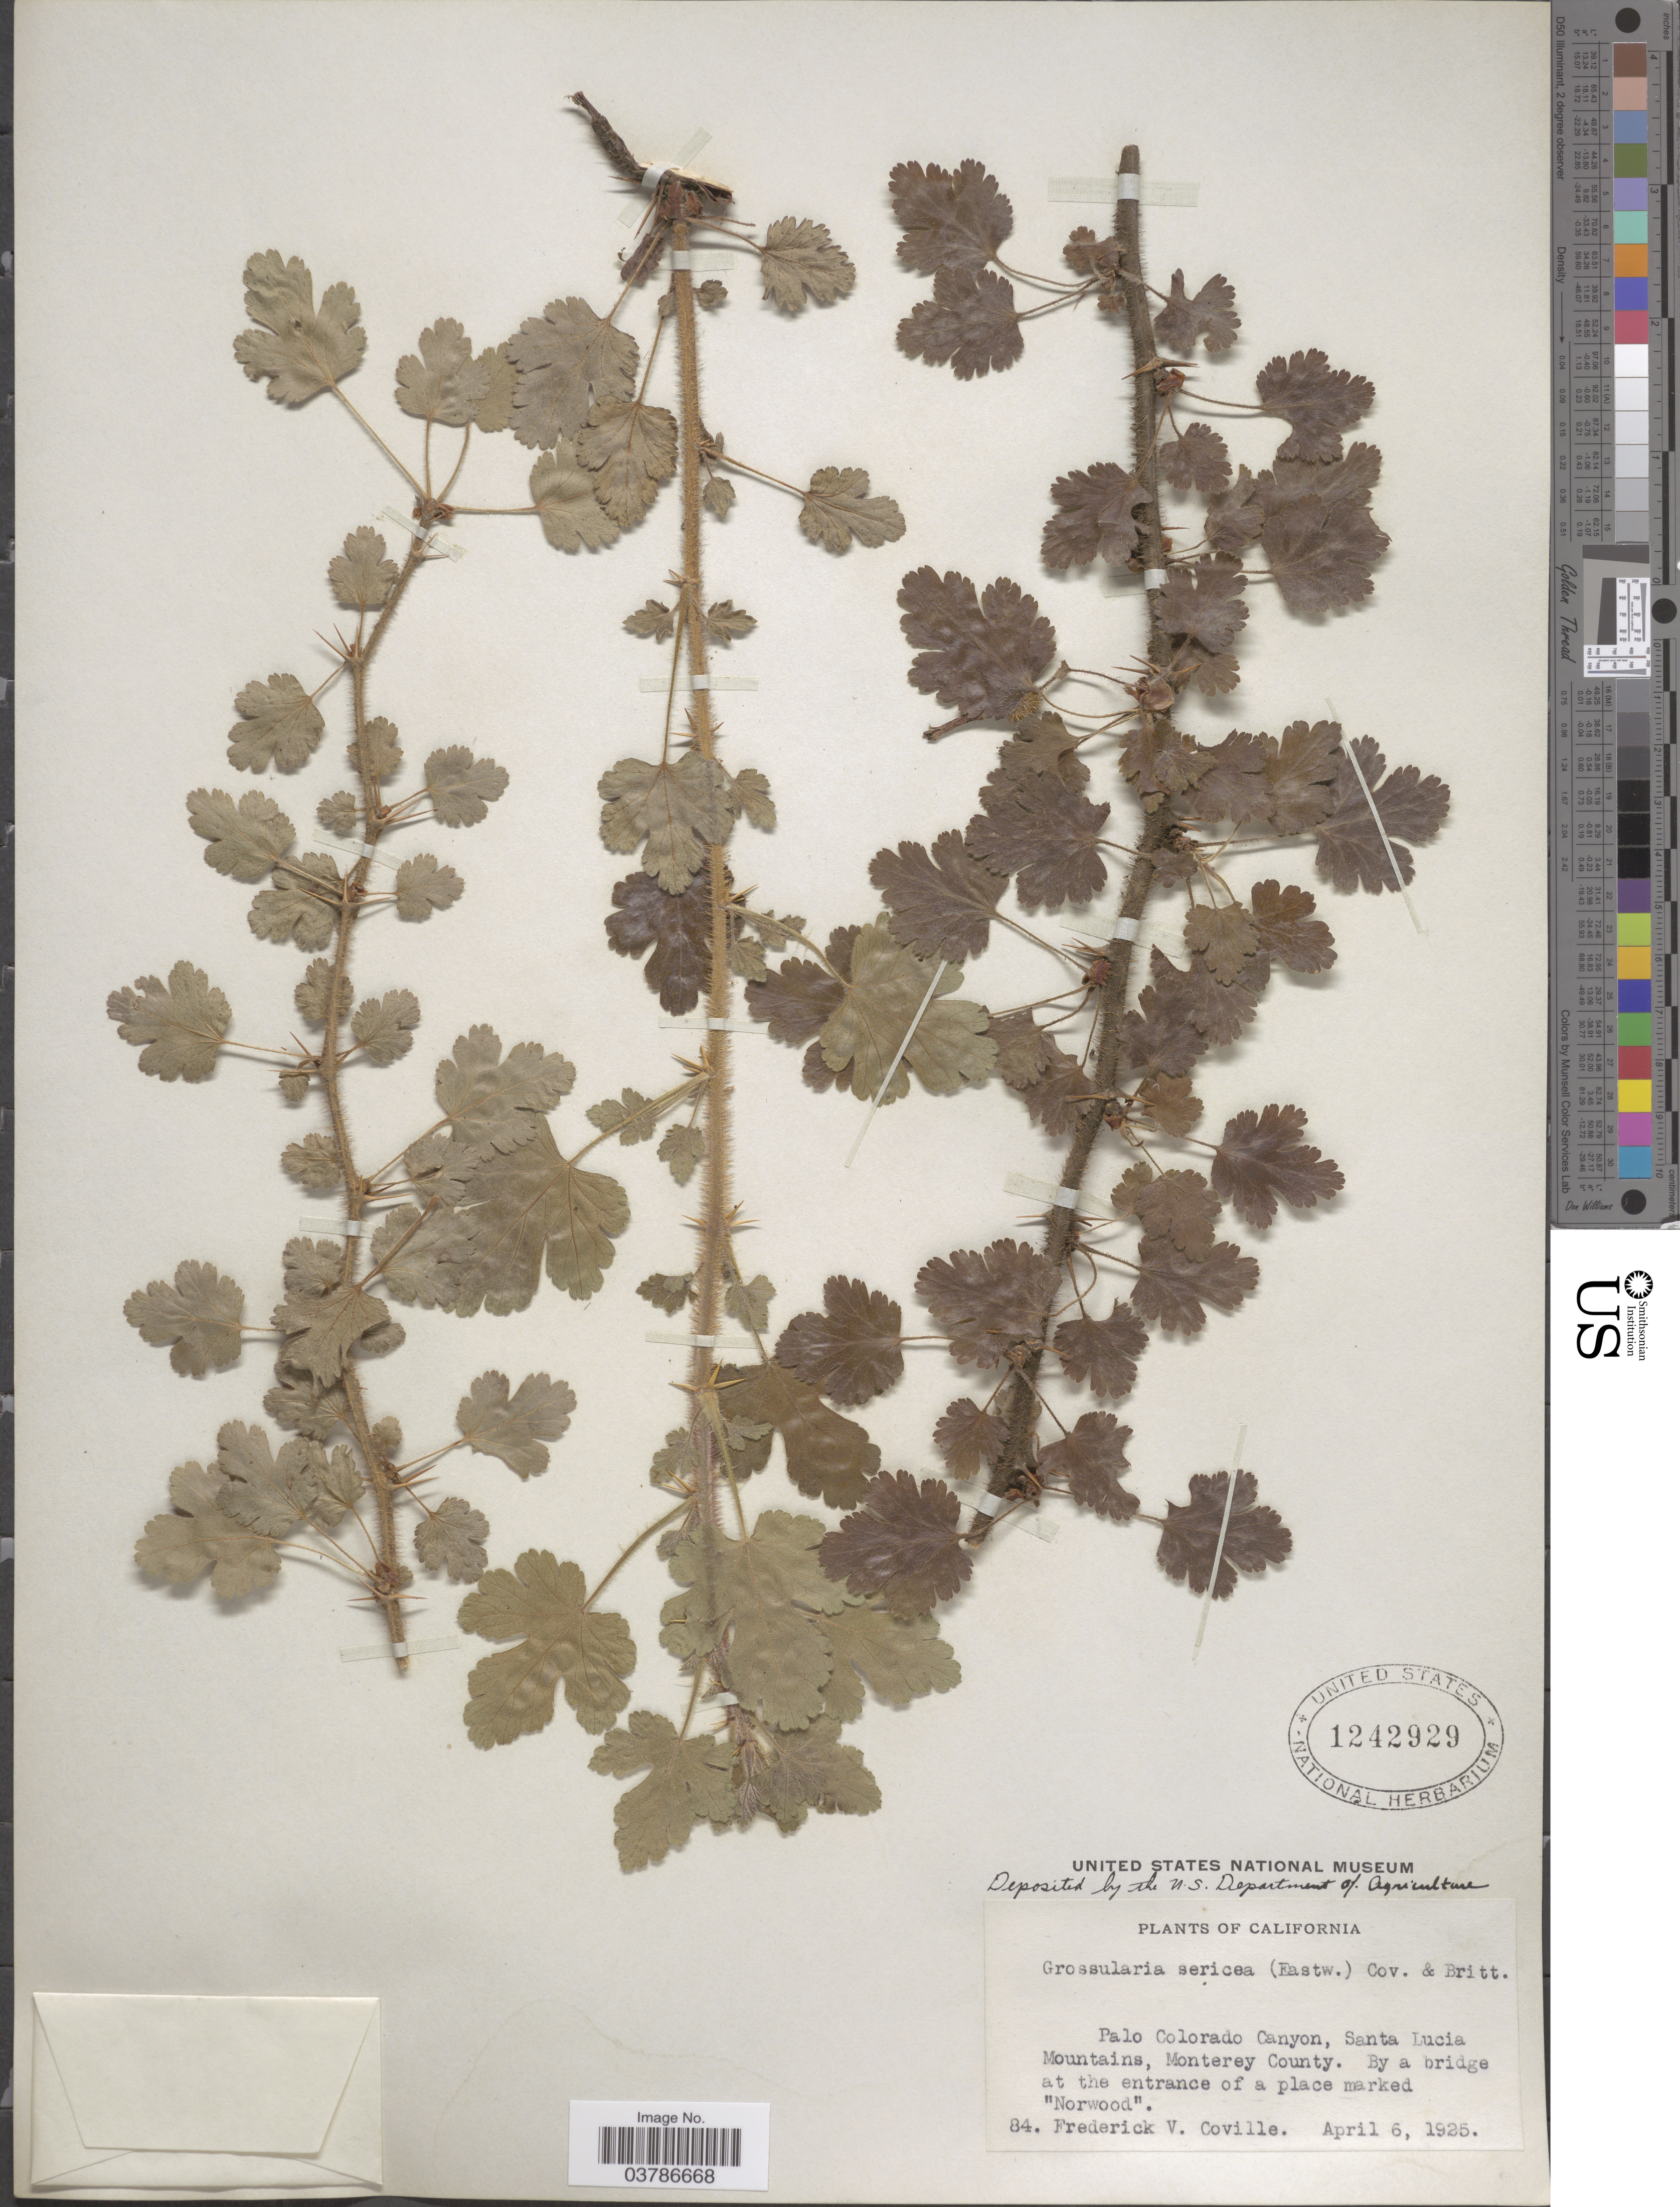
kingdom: Plantae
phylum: Tracheophyta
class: Magnoliopsida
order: Saxifragales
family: Grossulariaceae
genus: Ribes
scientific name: Ribes sericeum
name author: Eastw.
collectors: F. V. Coville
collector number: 84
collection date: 1925-04-06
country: United States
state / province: California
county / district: Monterey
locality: Palo Colorado Canyon, Santa Lucia Mountains, Monterey County. By a bridge at the entrance of a place marked "Norwood".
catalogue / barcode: US 1242929